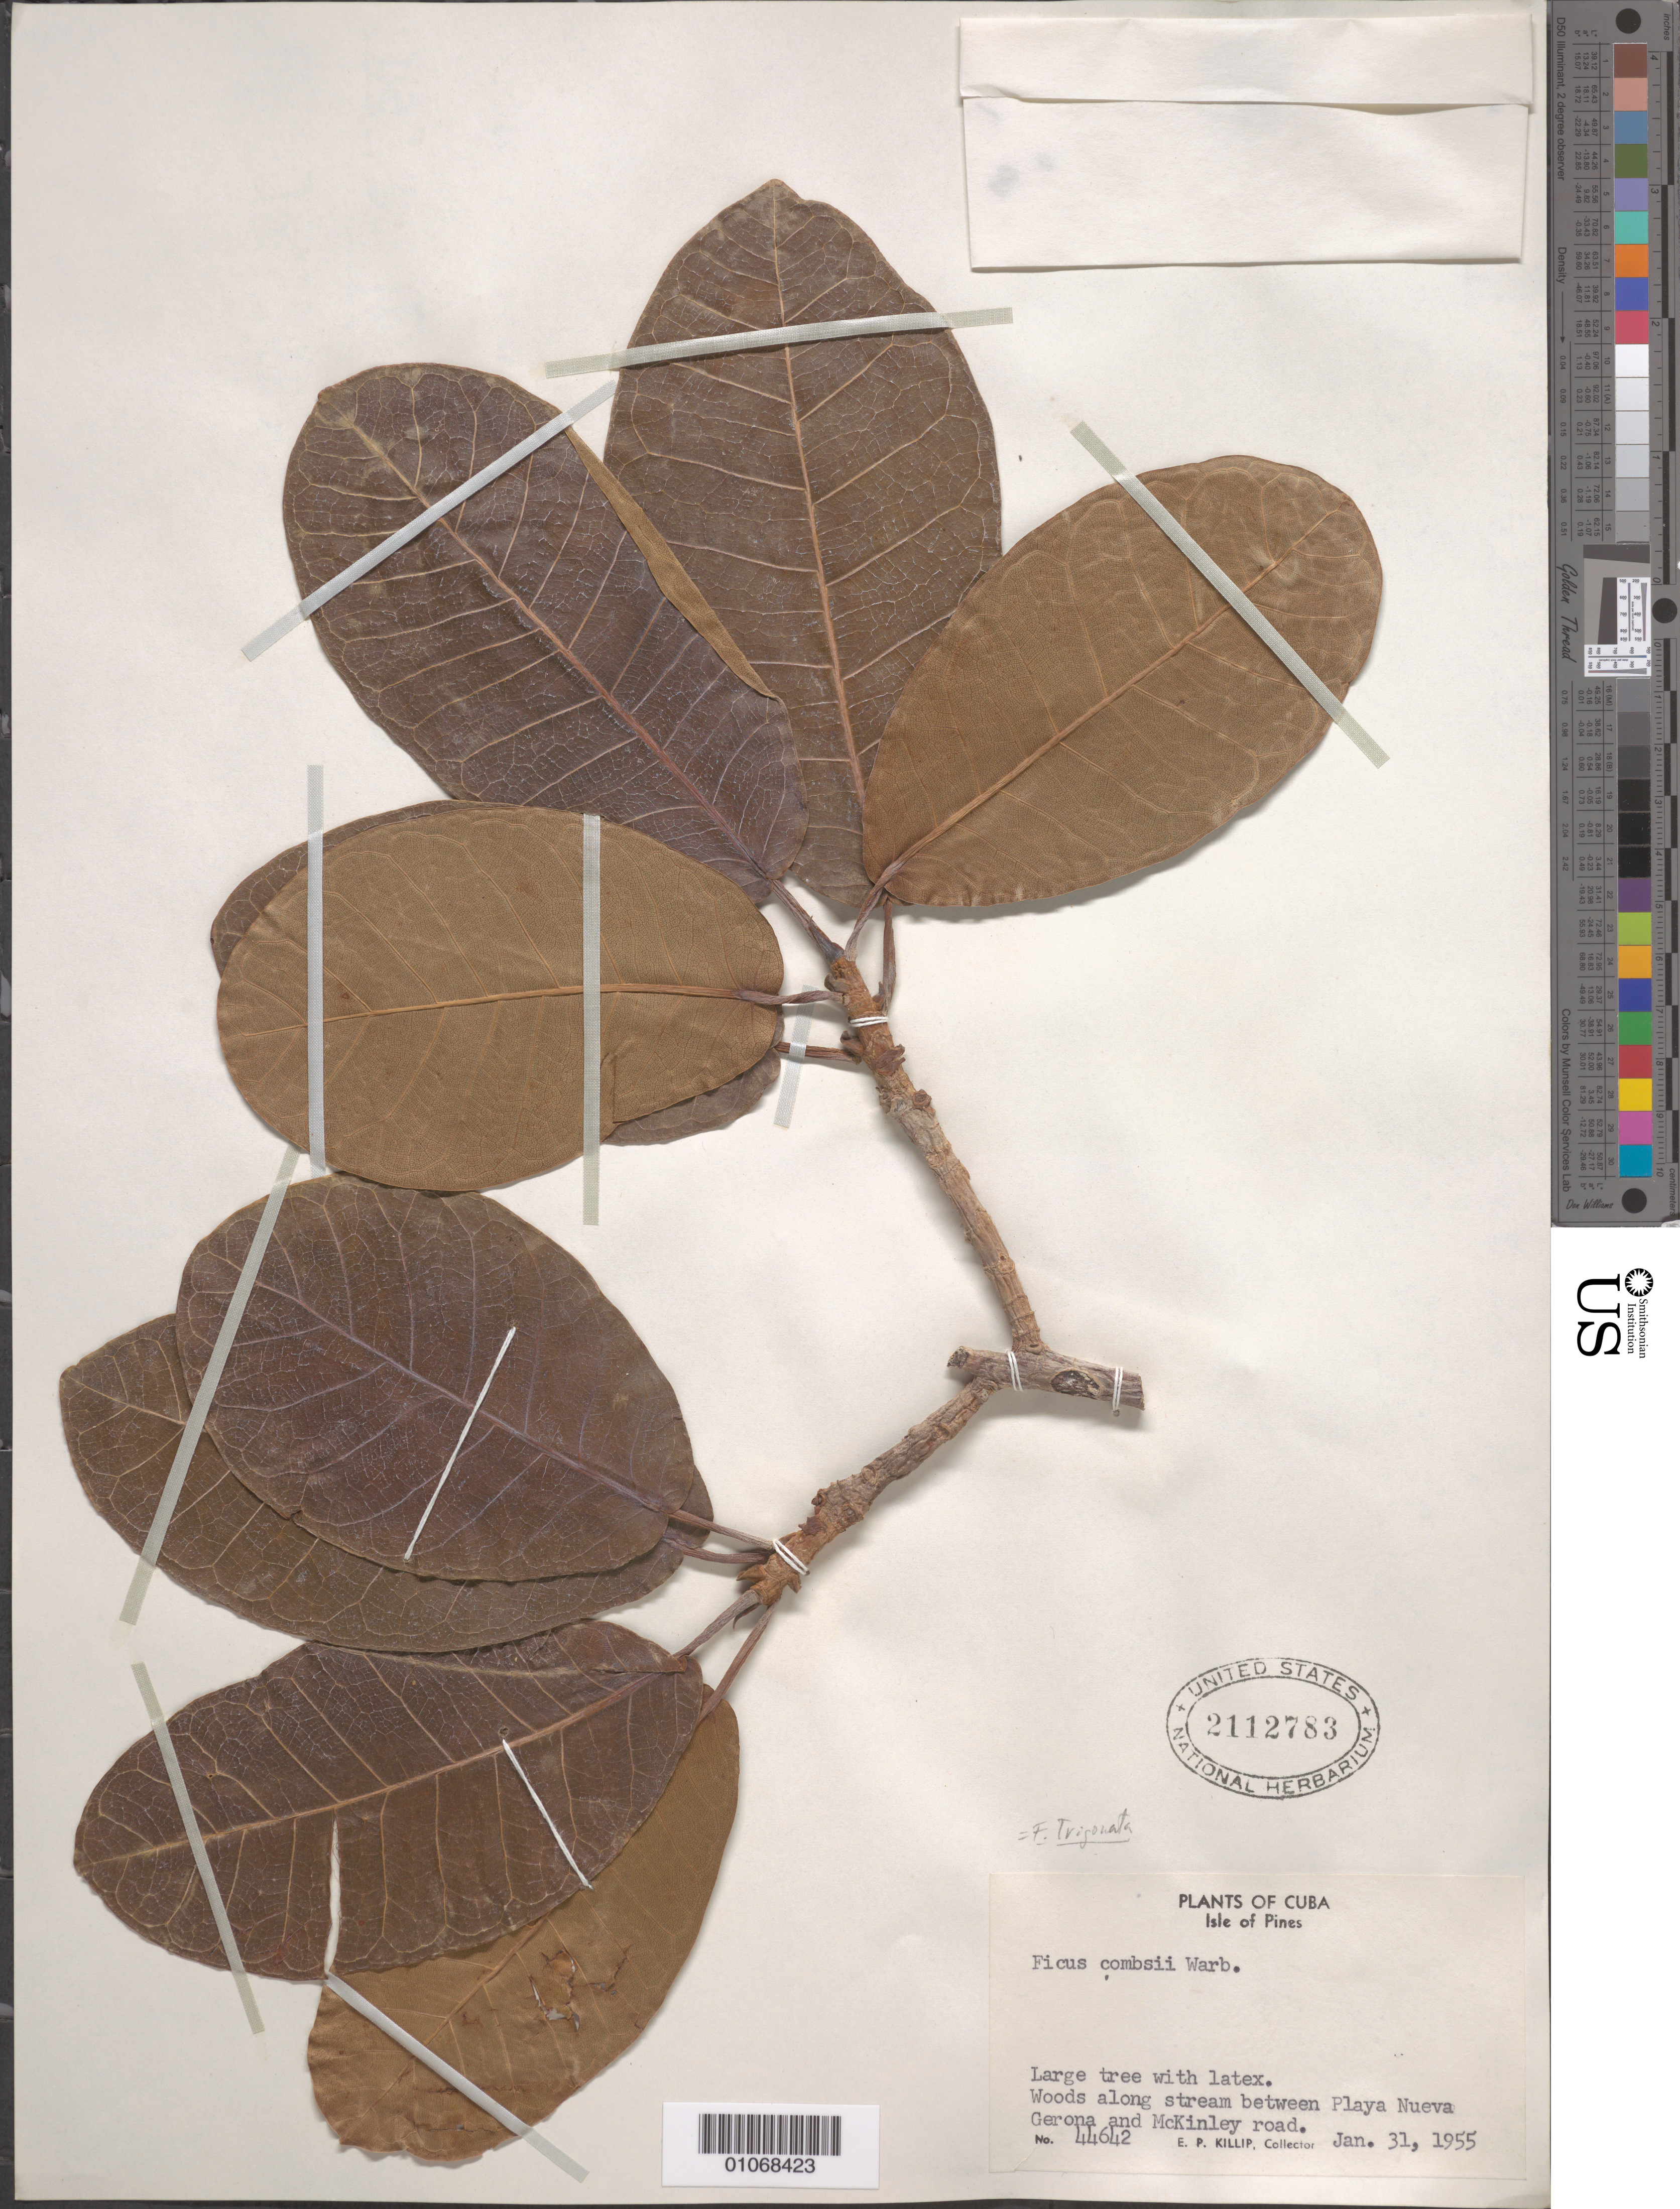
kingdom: Plantae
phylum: Tracheophyta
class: Magnoliopsida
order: Rosales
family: Moraceae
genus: Ficus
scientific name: Ficus trigonata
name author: L.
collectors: E. P. Killip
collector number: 44642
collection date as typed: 31 Jan 1955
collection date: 1955-01-31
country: Cuba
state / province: Isla de La Juventud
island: Isla de la Juventud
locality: Isle of Pines, between Playa Nueva Gerona and McKinley road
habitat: Woods along stream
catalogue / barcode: US 2112783